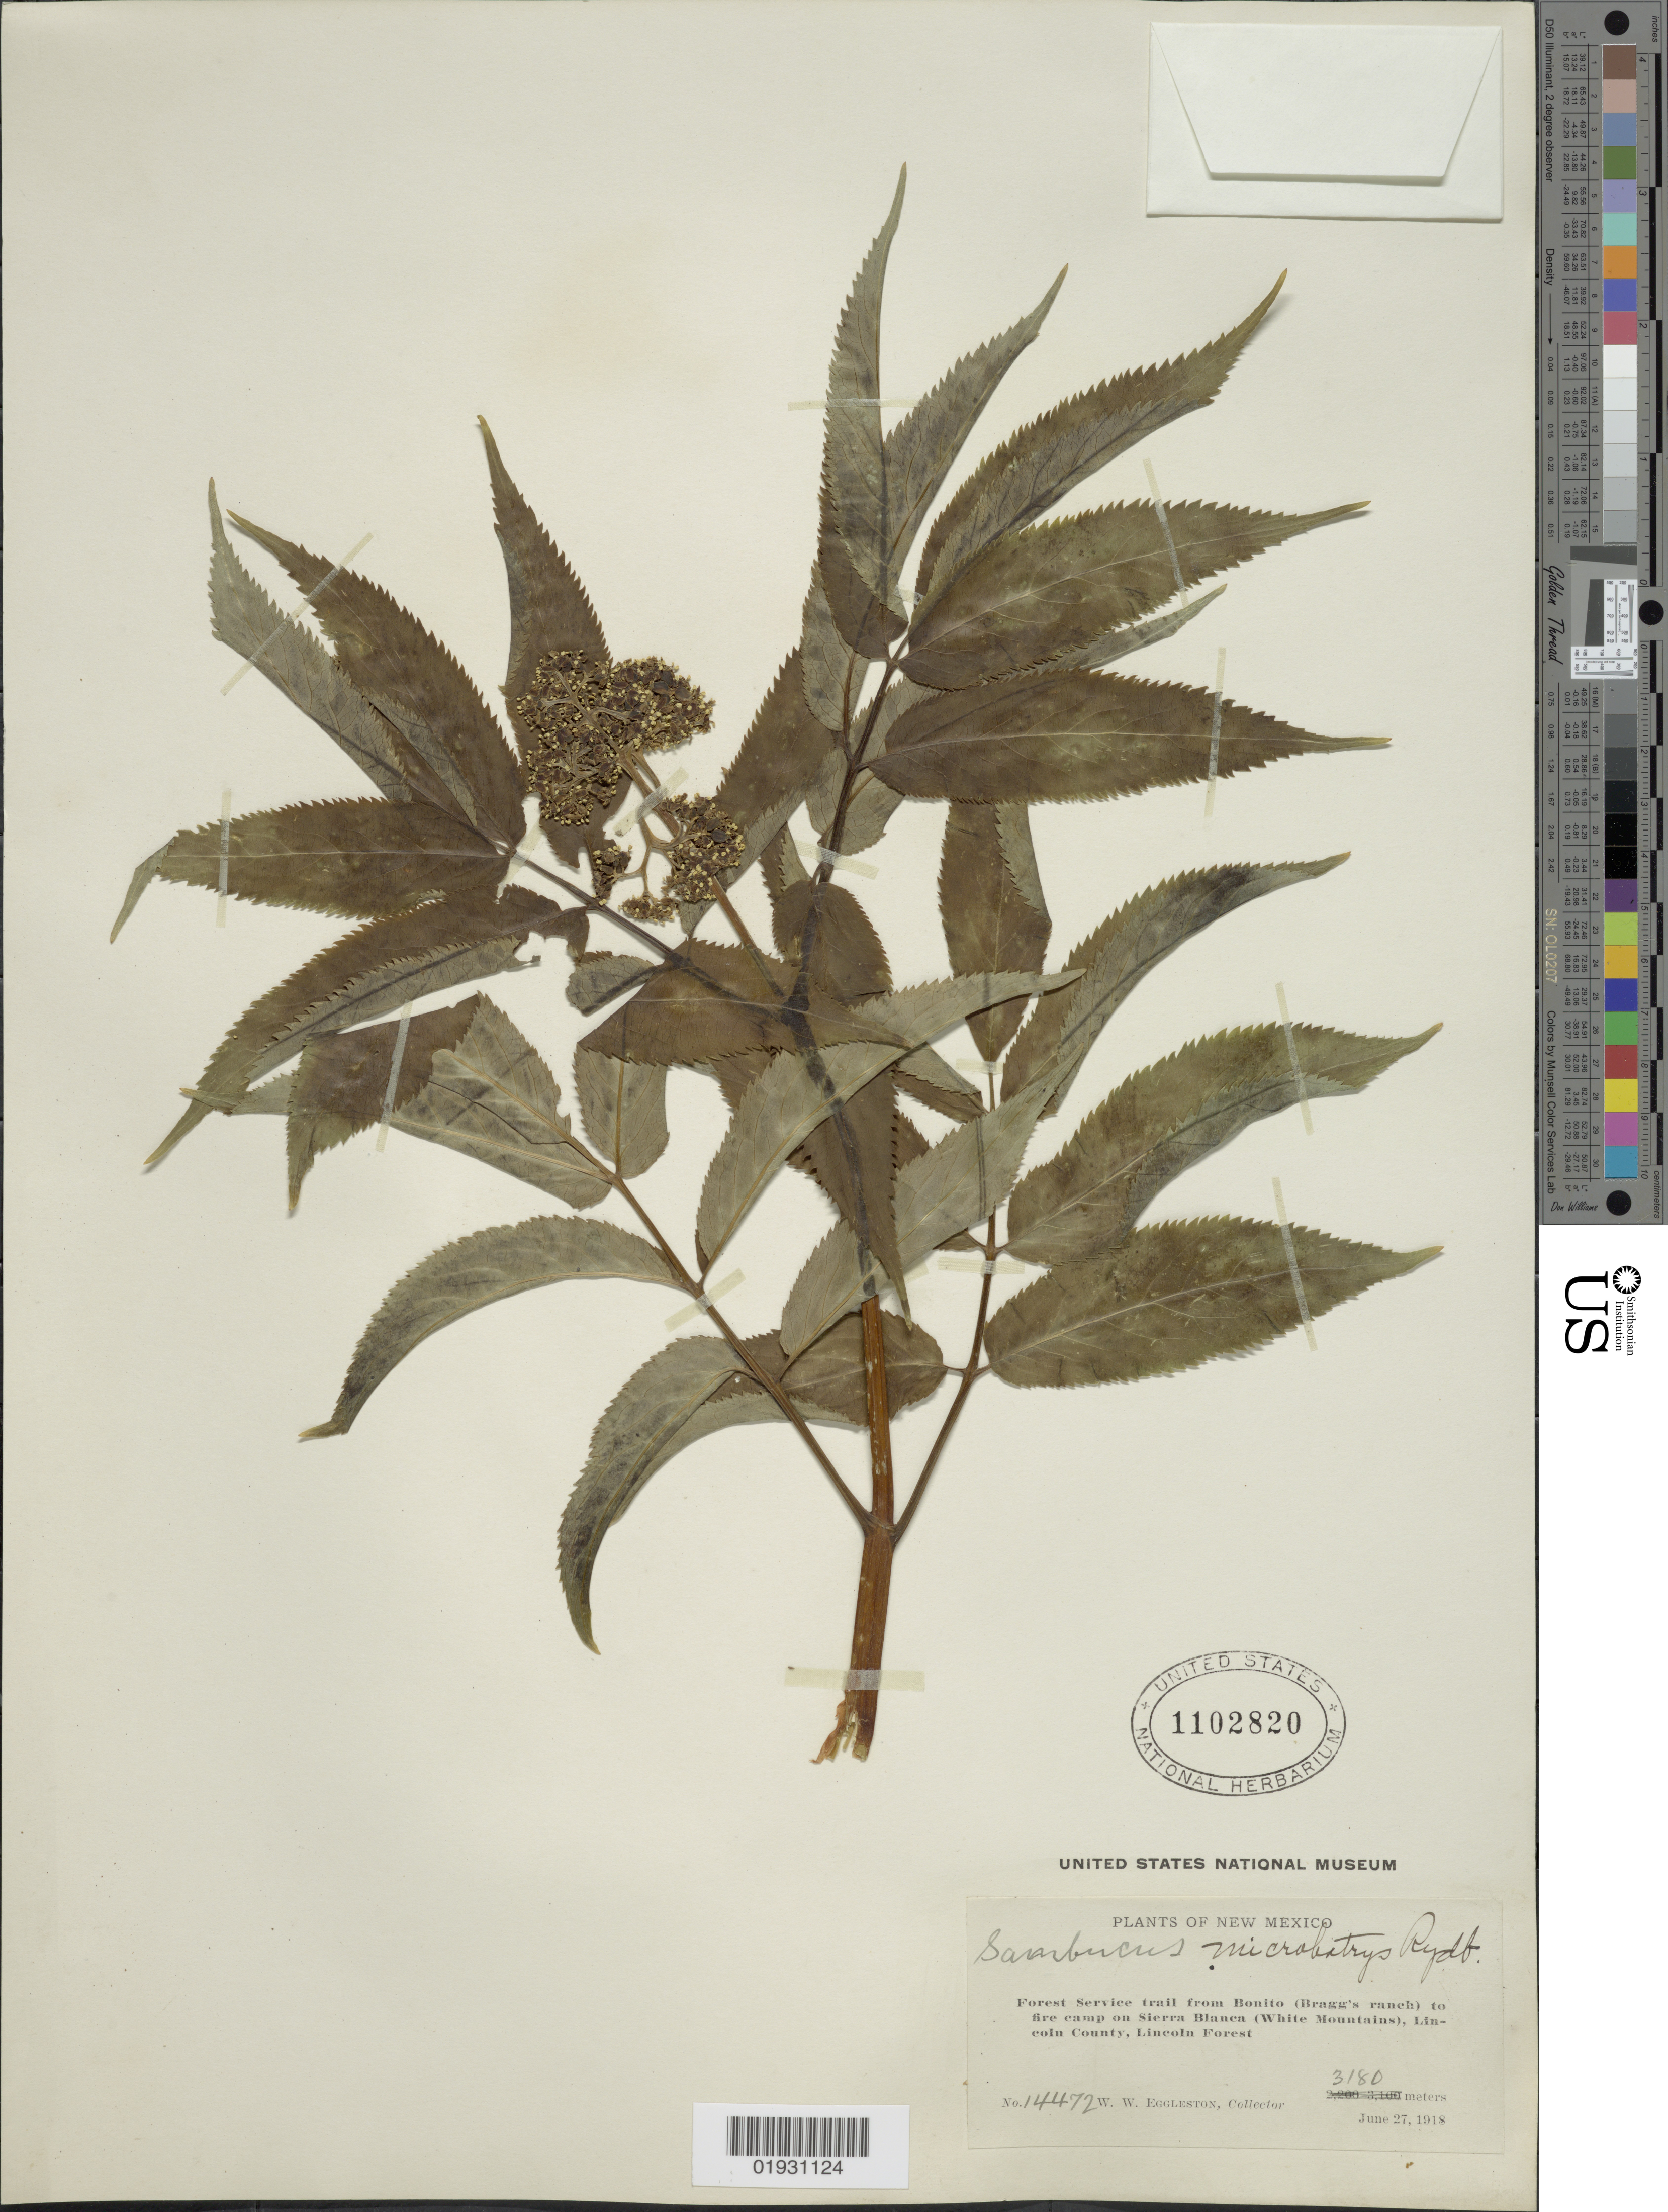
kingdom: Plantae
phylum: Tracheophyta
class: Magnoliopsida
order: Dipsacales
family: Viburnaceae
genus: Sambucus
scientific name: Sambucus microbotrys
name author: Rydb.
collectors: W. W. Eggleston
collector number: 14472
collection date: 1918-06-27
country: United States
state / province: New Mexico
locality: Forest Service trail from Bonito (Bragg's ranch) to fire camp on Sierra Blanca (White Mountains), Lincoln County, Lincoln Forest.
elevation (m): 3180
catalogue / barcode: US 1102820